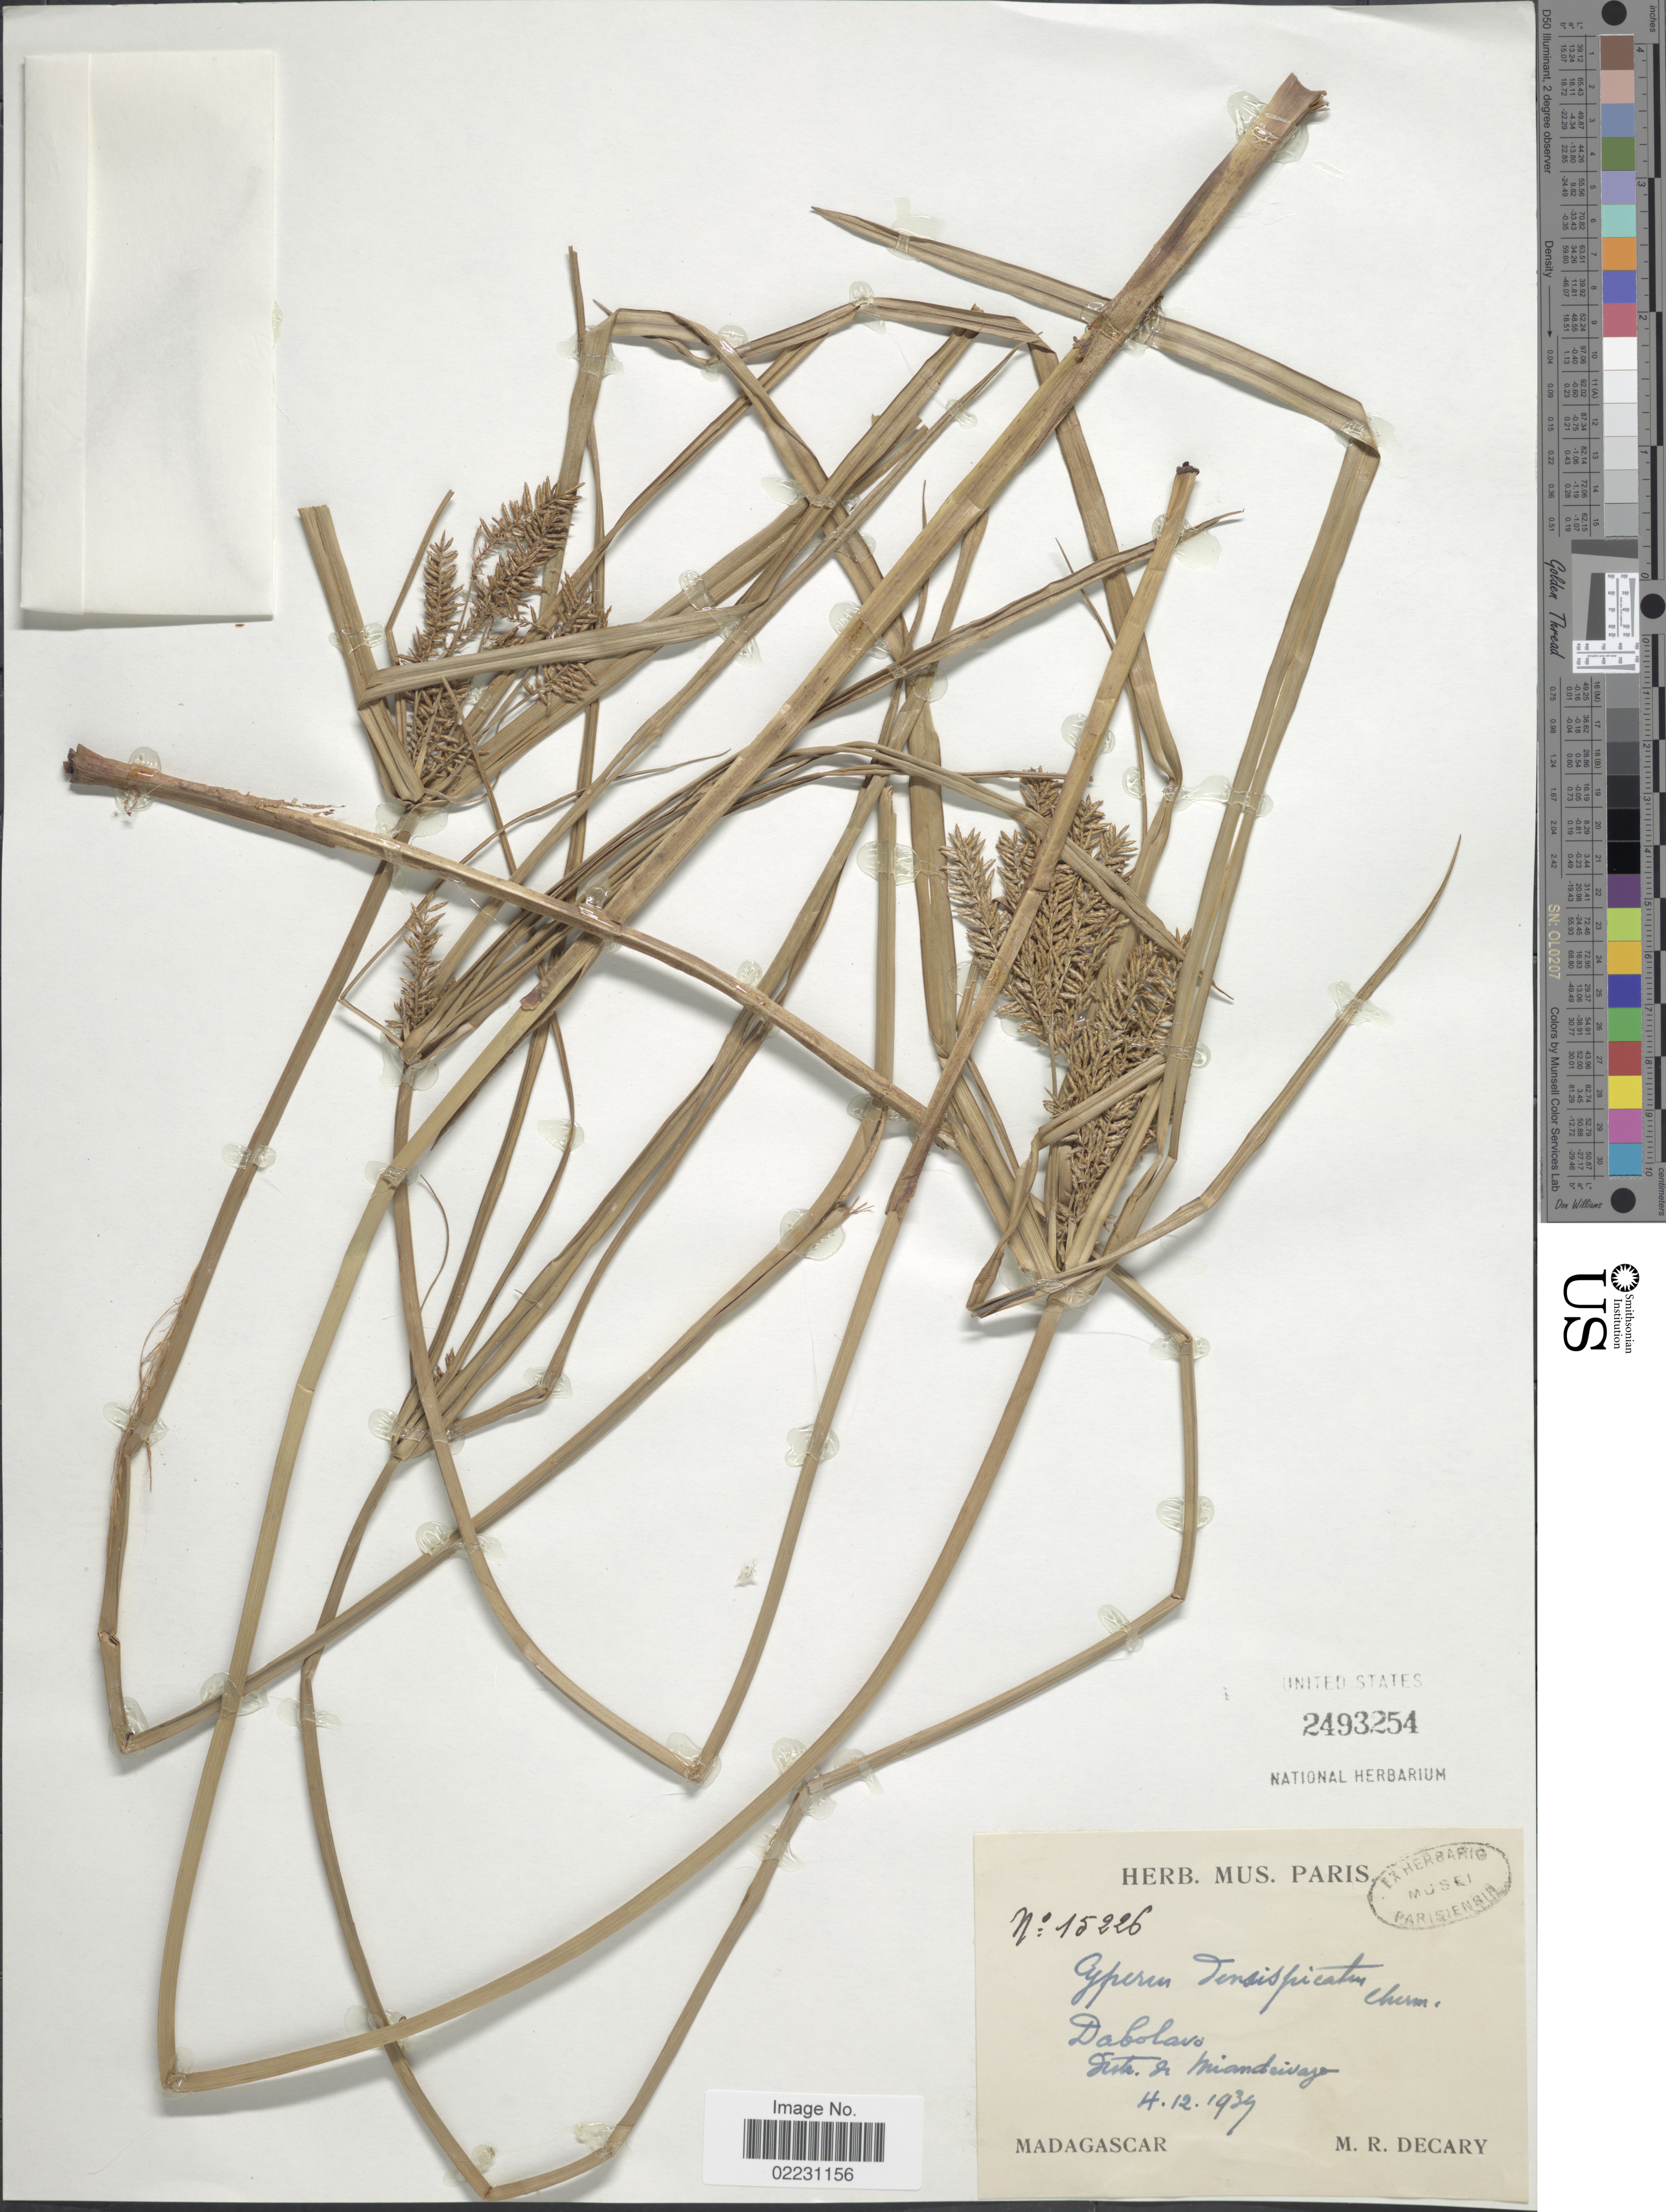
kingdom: Plantae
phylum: Tracheophyta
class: Liliopsida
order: Poales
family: Cyperaceae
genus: Cyperus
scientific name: Cyperus digitatus subsp. auricomis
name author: (Sieber ex Spreng.) Kük.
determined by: Strong, Mark T., (BOT), Smithsonian Institution - National Museum of Natural History (UNITED STATES)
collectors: R. Decary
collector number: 15226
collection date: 1939-12-04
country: Madagascar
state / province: Menabe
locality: Dabolava, Distr. de Miandrivazo [Miandrivazo District]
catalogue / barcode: US 2493254